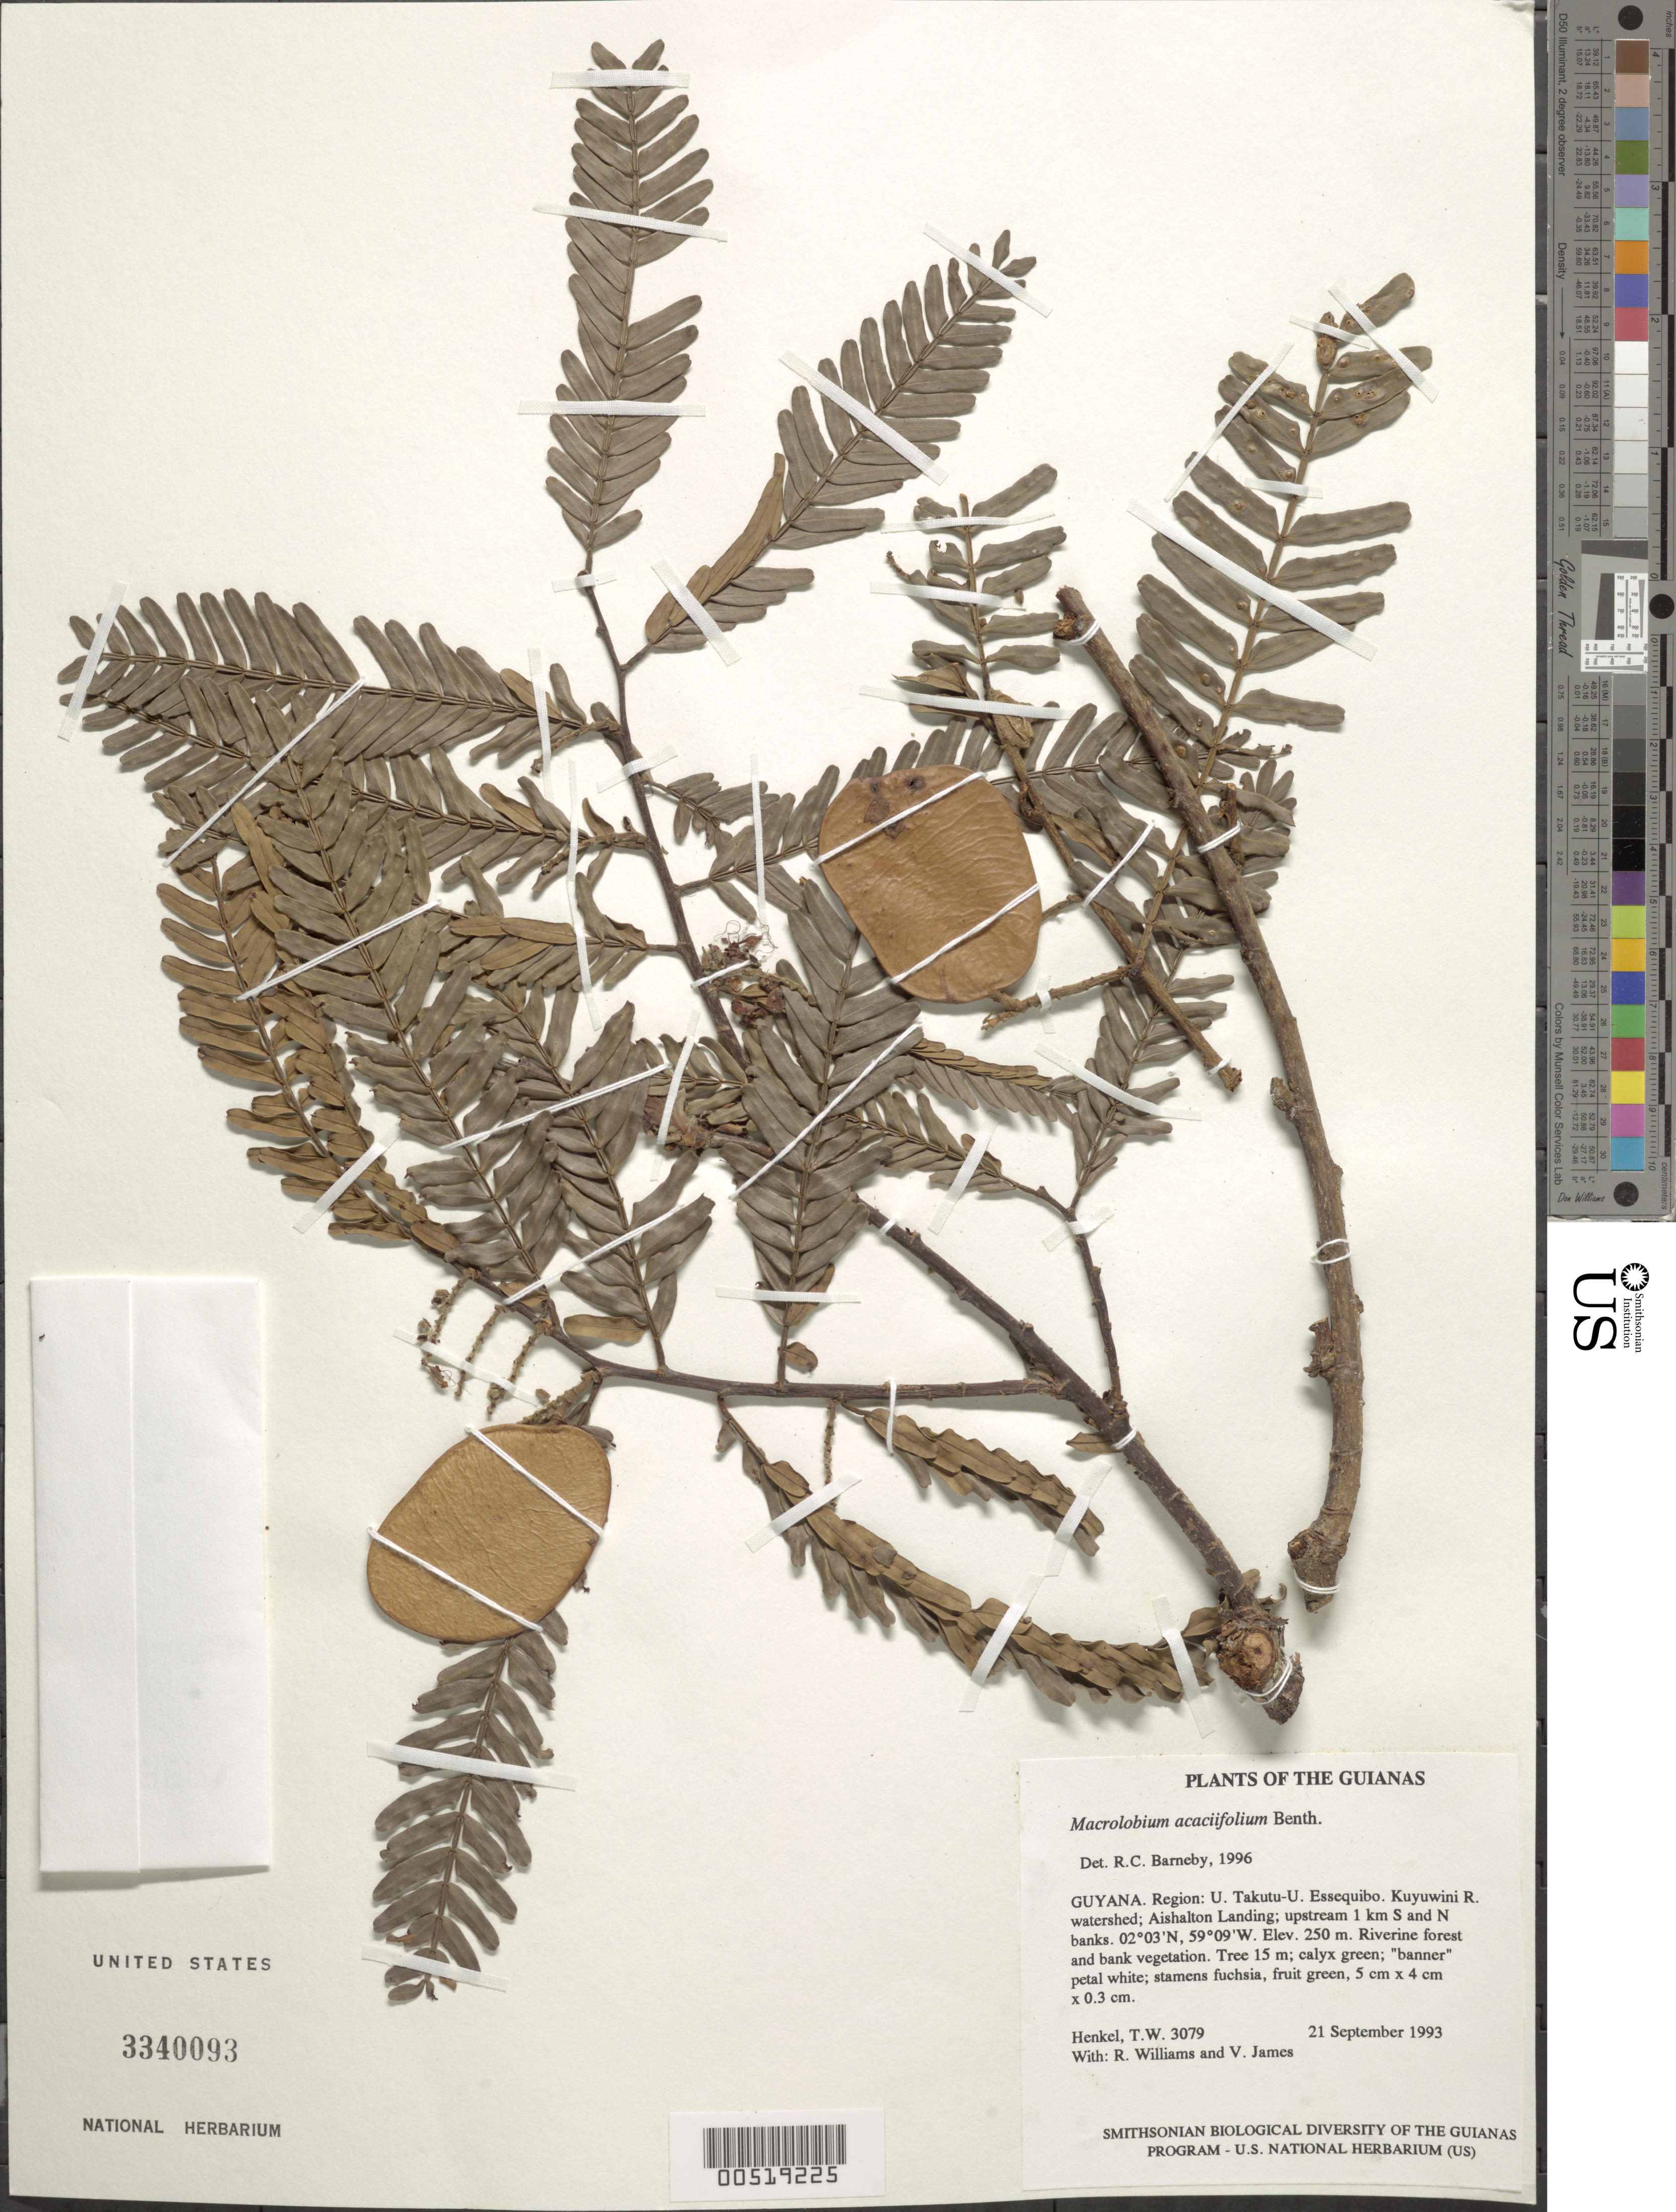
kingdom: Plantae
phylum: Tracheophyta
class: Magnoliopsida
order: Fabales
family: Fabaceae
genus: Macrolobium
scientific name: Macrolobium acaciifolium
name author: (Benth.) Benth.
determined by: Barneby, Rupert C., (NY)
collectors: T. Henkel, R. Williams & V. James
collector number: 3079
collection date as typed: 21 September 1993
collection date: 1993-09-21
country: Guyana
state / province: U. Takutu-U. Essequibo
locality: Kuyuwini R. watershed; Aishalton Landing; upstream 1 km S and N banks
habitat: Riverine forest and bank vegetation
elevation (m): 250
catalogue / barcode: US 3340093